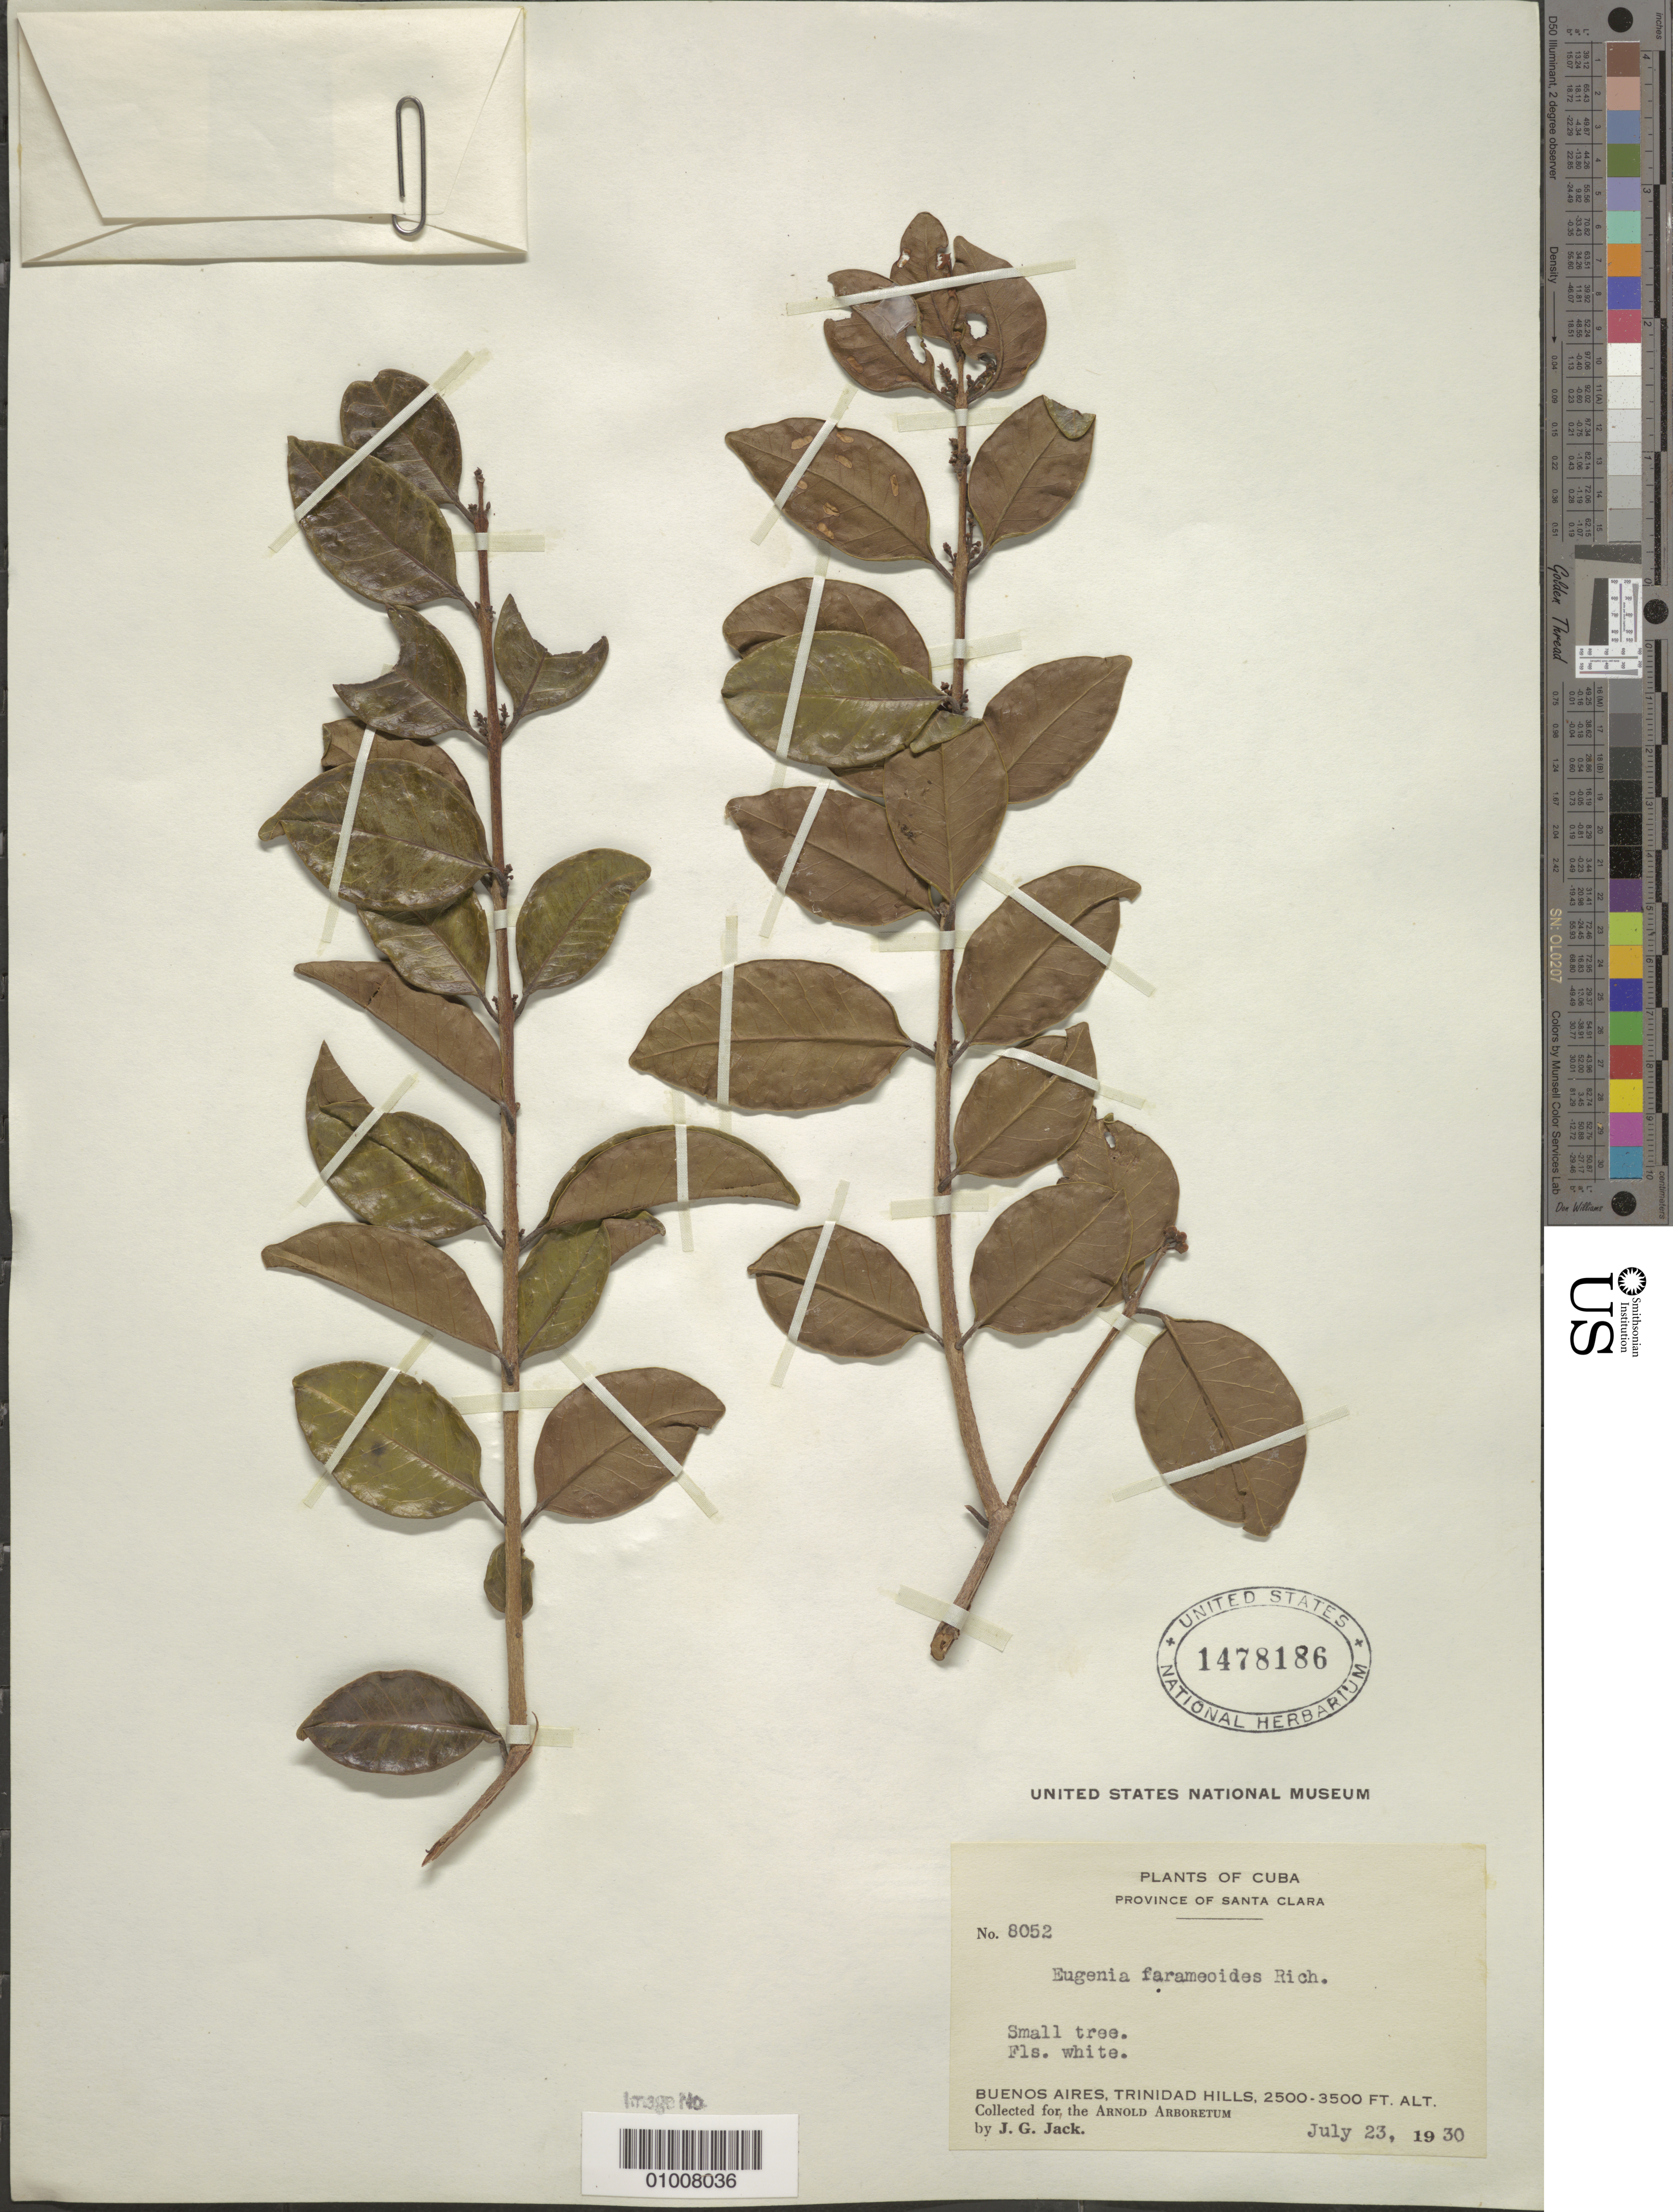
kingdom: Plantae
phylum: Tracheophyta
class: Magnoliopsida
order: Myrtales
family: Myrtaceae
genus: Eugenia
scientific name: Eugenia farameoides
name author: A. Rich.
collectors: J. G. Jack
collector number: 8052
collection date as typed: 23 Jul 1930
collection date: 1930-07-23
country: Cuba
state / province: Villa Clara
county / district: Santa Clara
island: Cuba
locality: Buenos Aires, Trinidad Hills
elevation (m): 762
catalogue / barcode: US 1478186